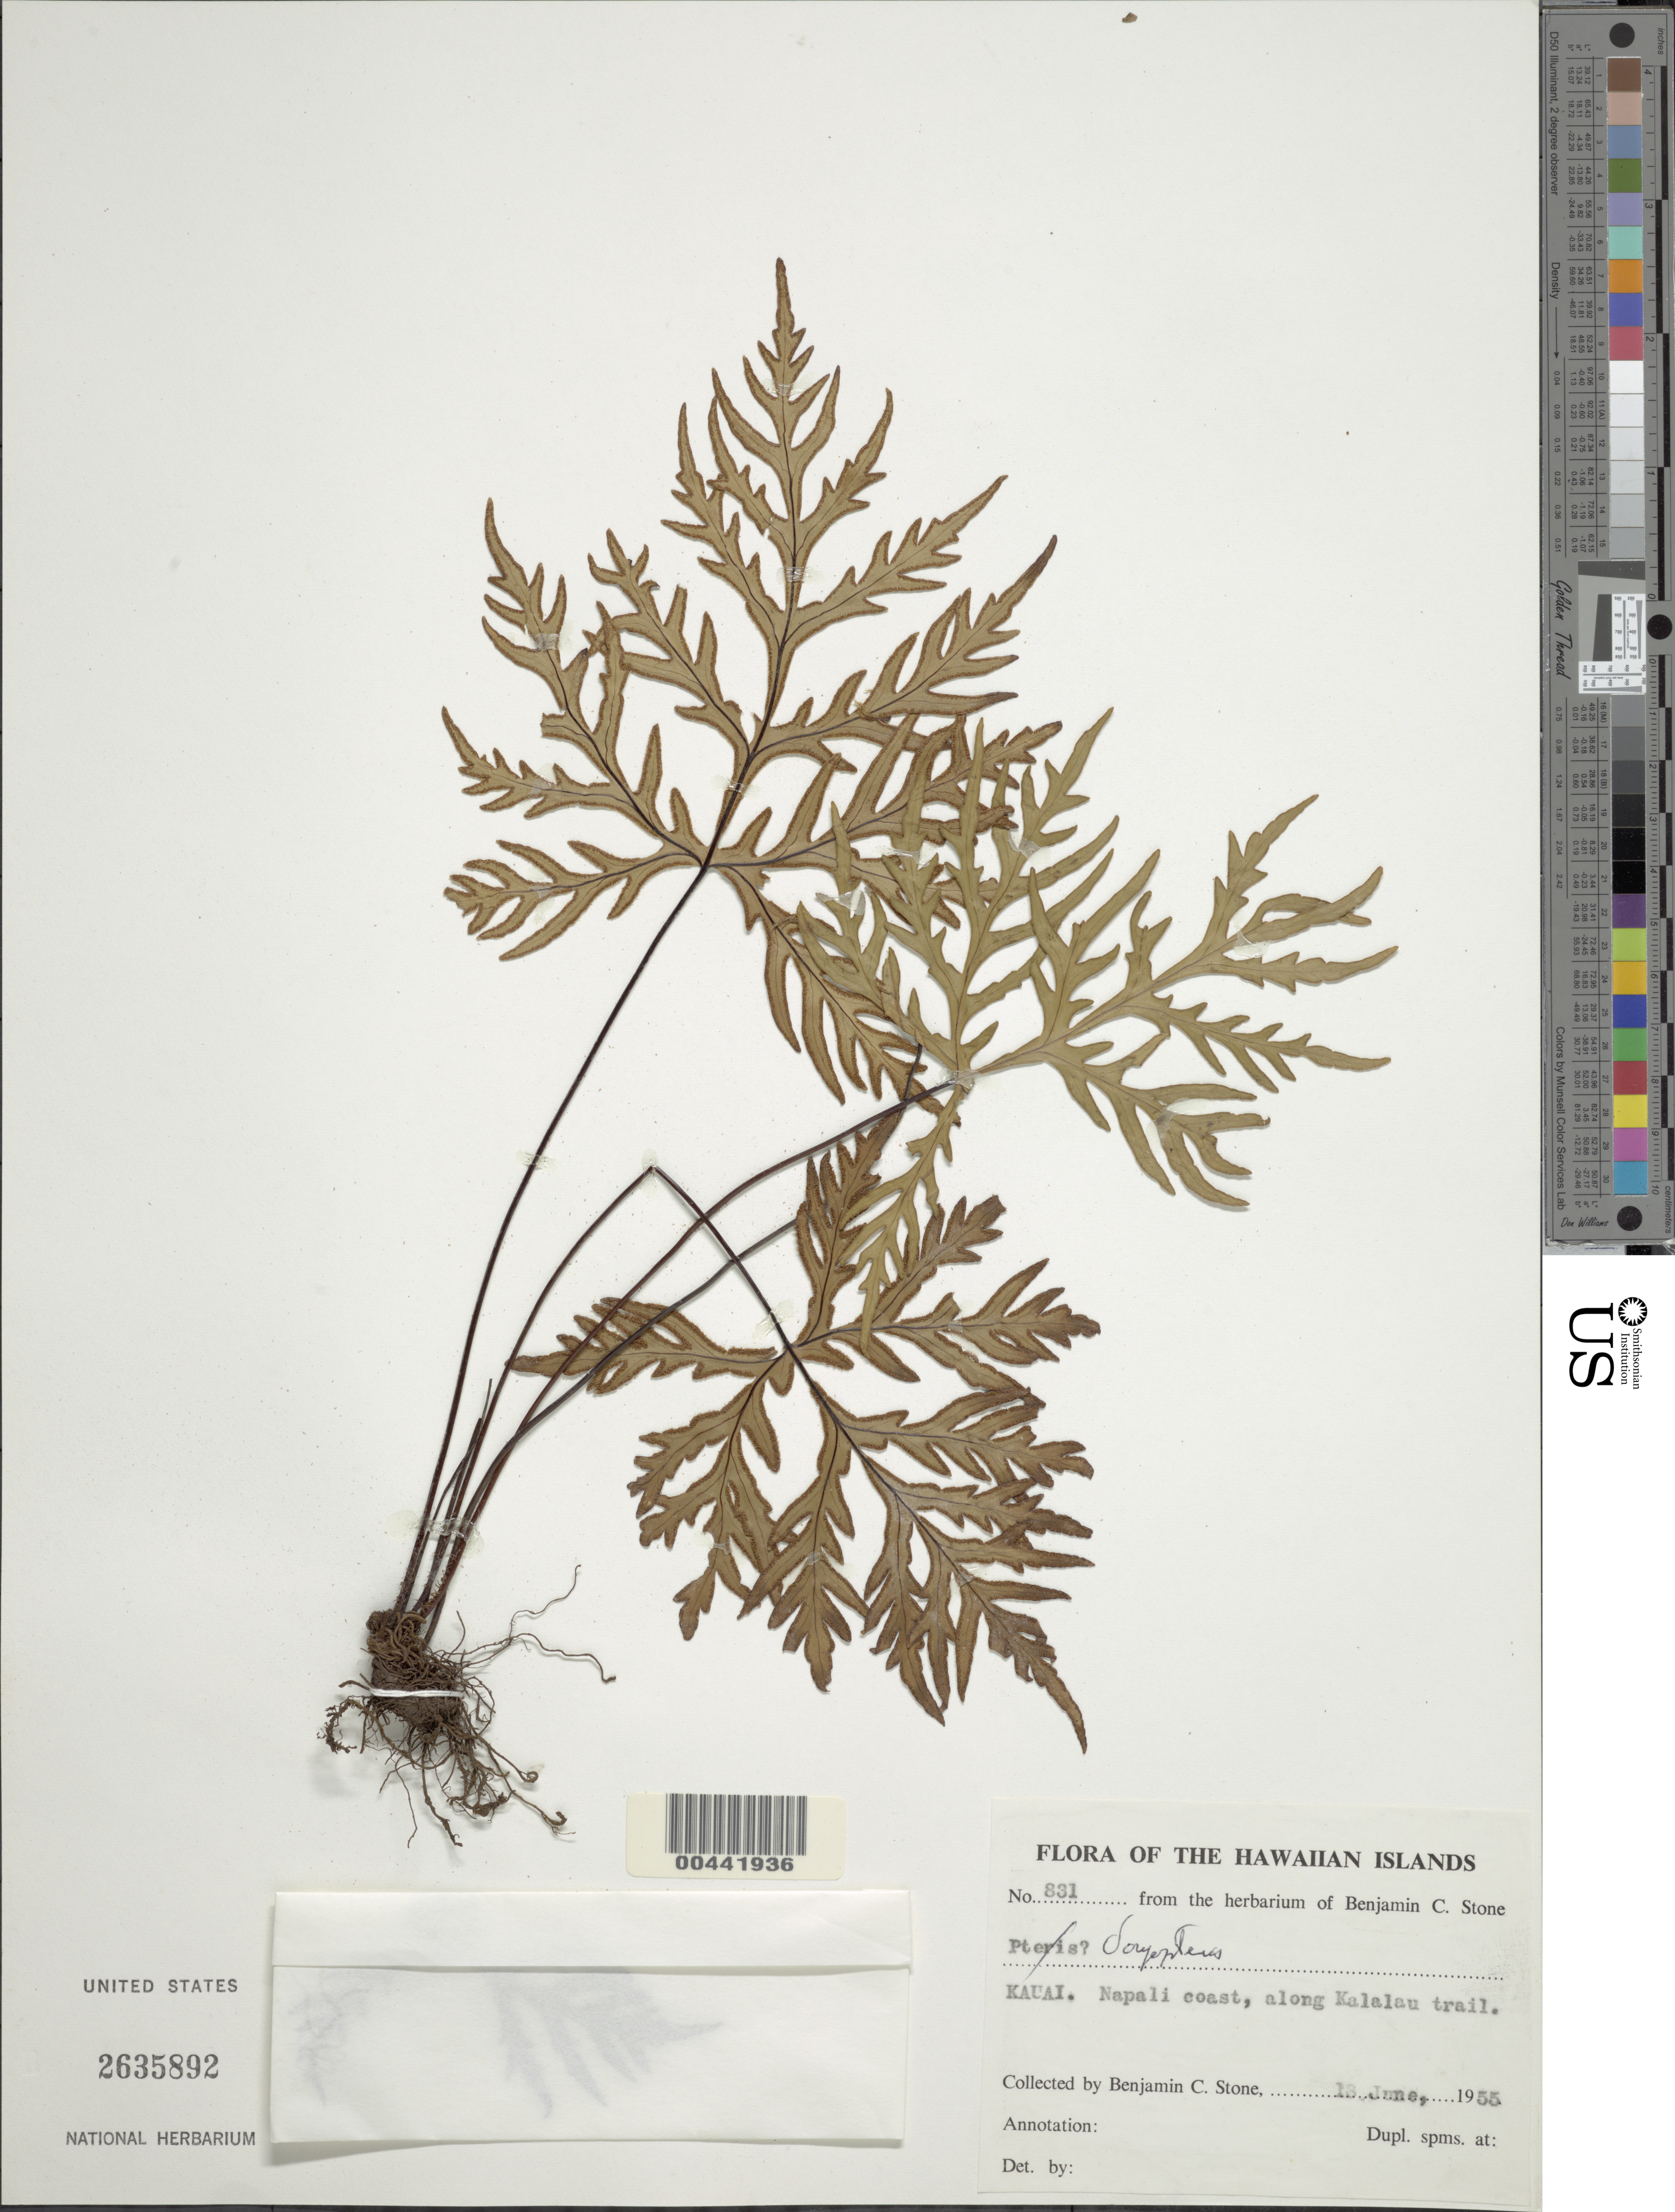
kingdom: Plantae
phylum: Tracheophyta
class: Polypodiopsida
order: Polypodiales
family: Pteridaceae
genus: Doryopteris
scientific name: Doryopteris decipiens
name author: (Hook.) J. Sm.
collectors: B. C. Stone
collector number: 831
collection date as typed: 13 Jun 1955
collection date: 1955-06-13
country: United States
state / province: Hawaii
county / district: Kauai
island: Kaua'i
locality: Napali coast, along Kalalau trail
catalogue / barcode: US 2635892